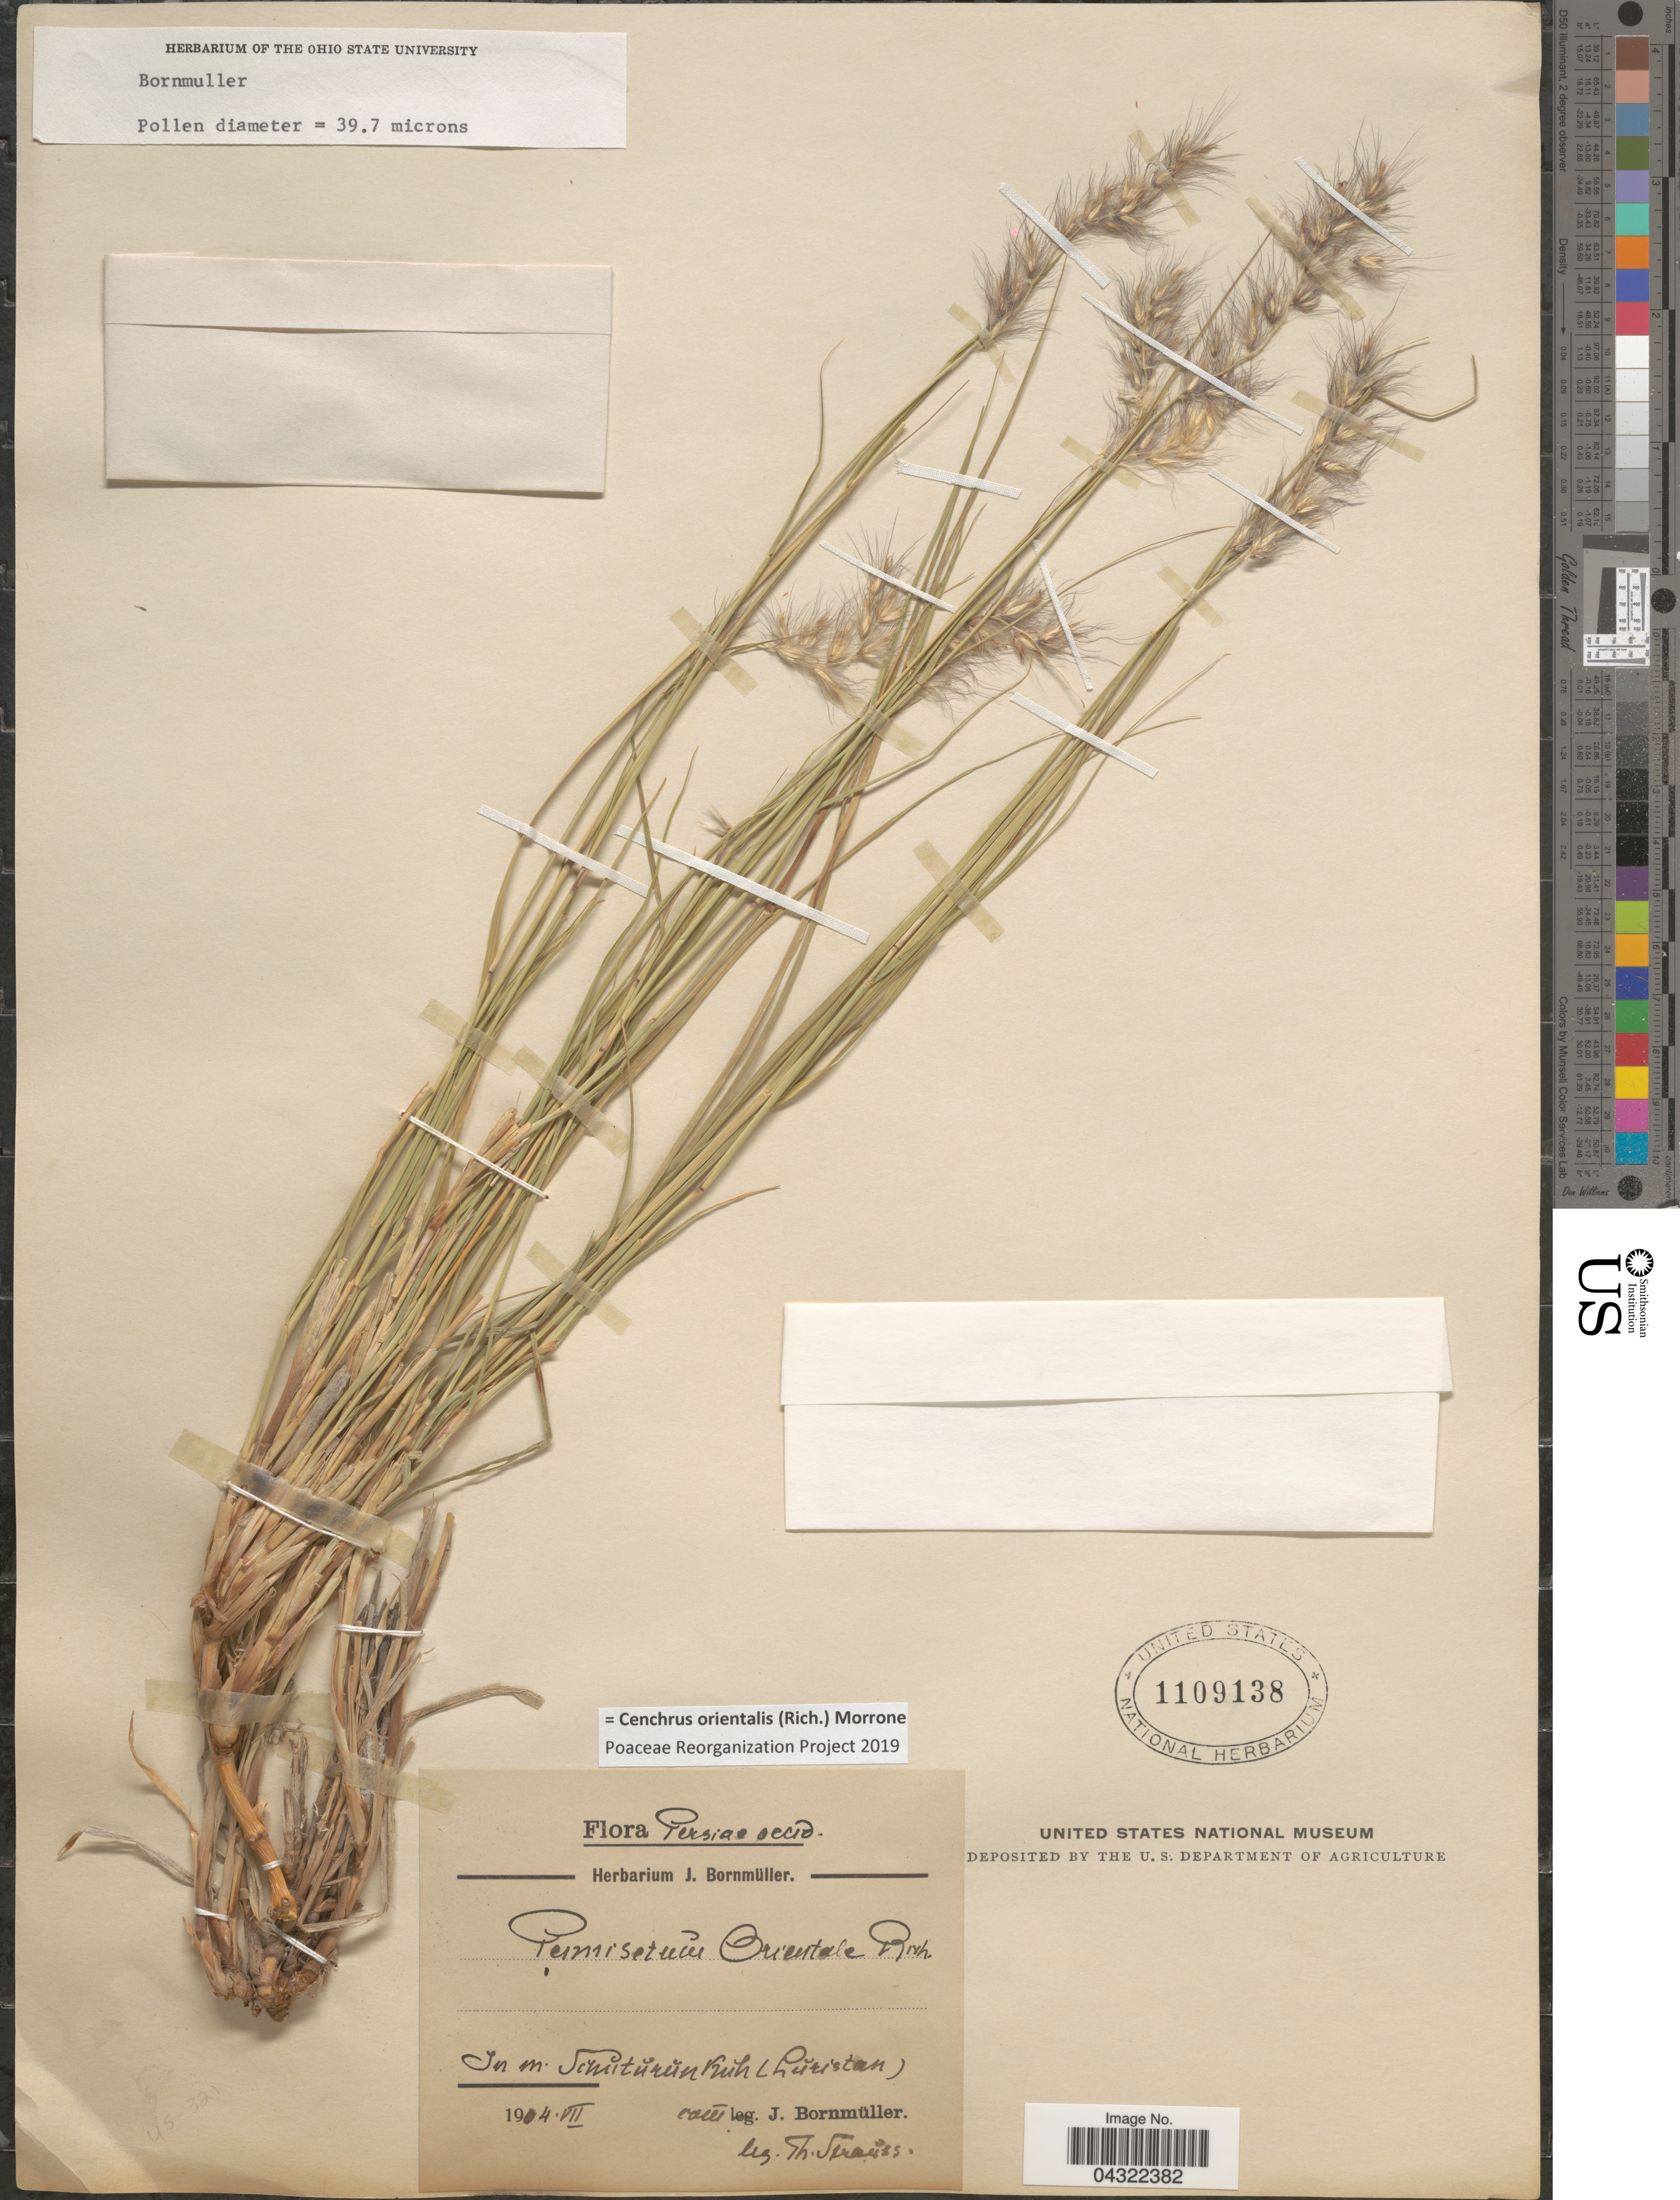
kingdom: Plantae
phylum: Tracheophyta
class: Liliopsida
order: Poales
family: Poaceae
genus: Cenchrus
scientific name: Cenchrus orientalis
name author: (Rich.) Morrone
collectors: T. Strauss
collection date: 1904-07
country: Iran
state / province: Lorestan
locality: Persiae occid. In m. ScnitūrūnKuh [interpreted] (Lūristan).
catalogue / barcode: US 1109138